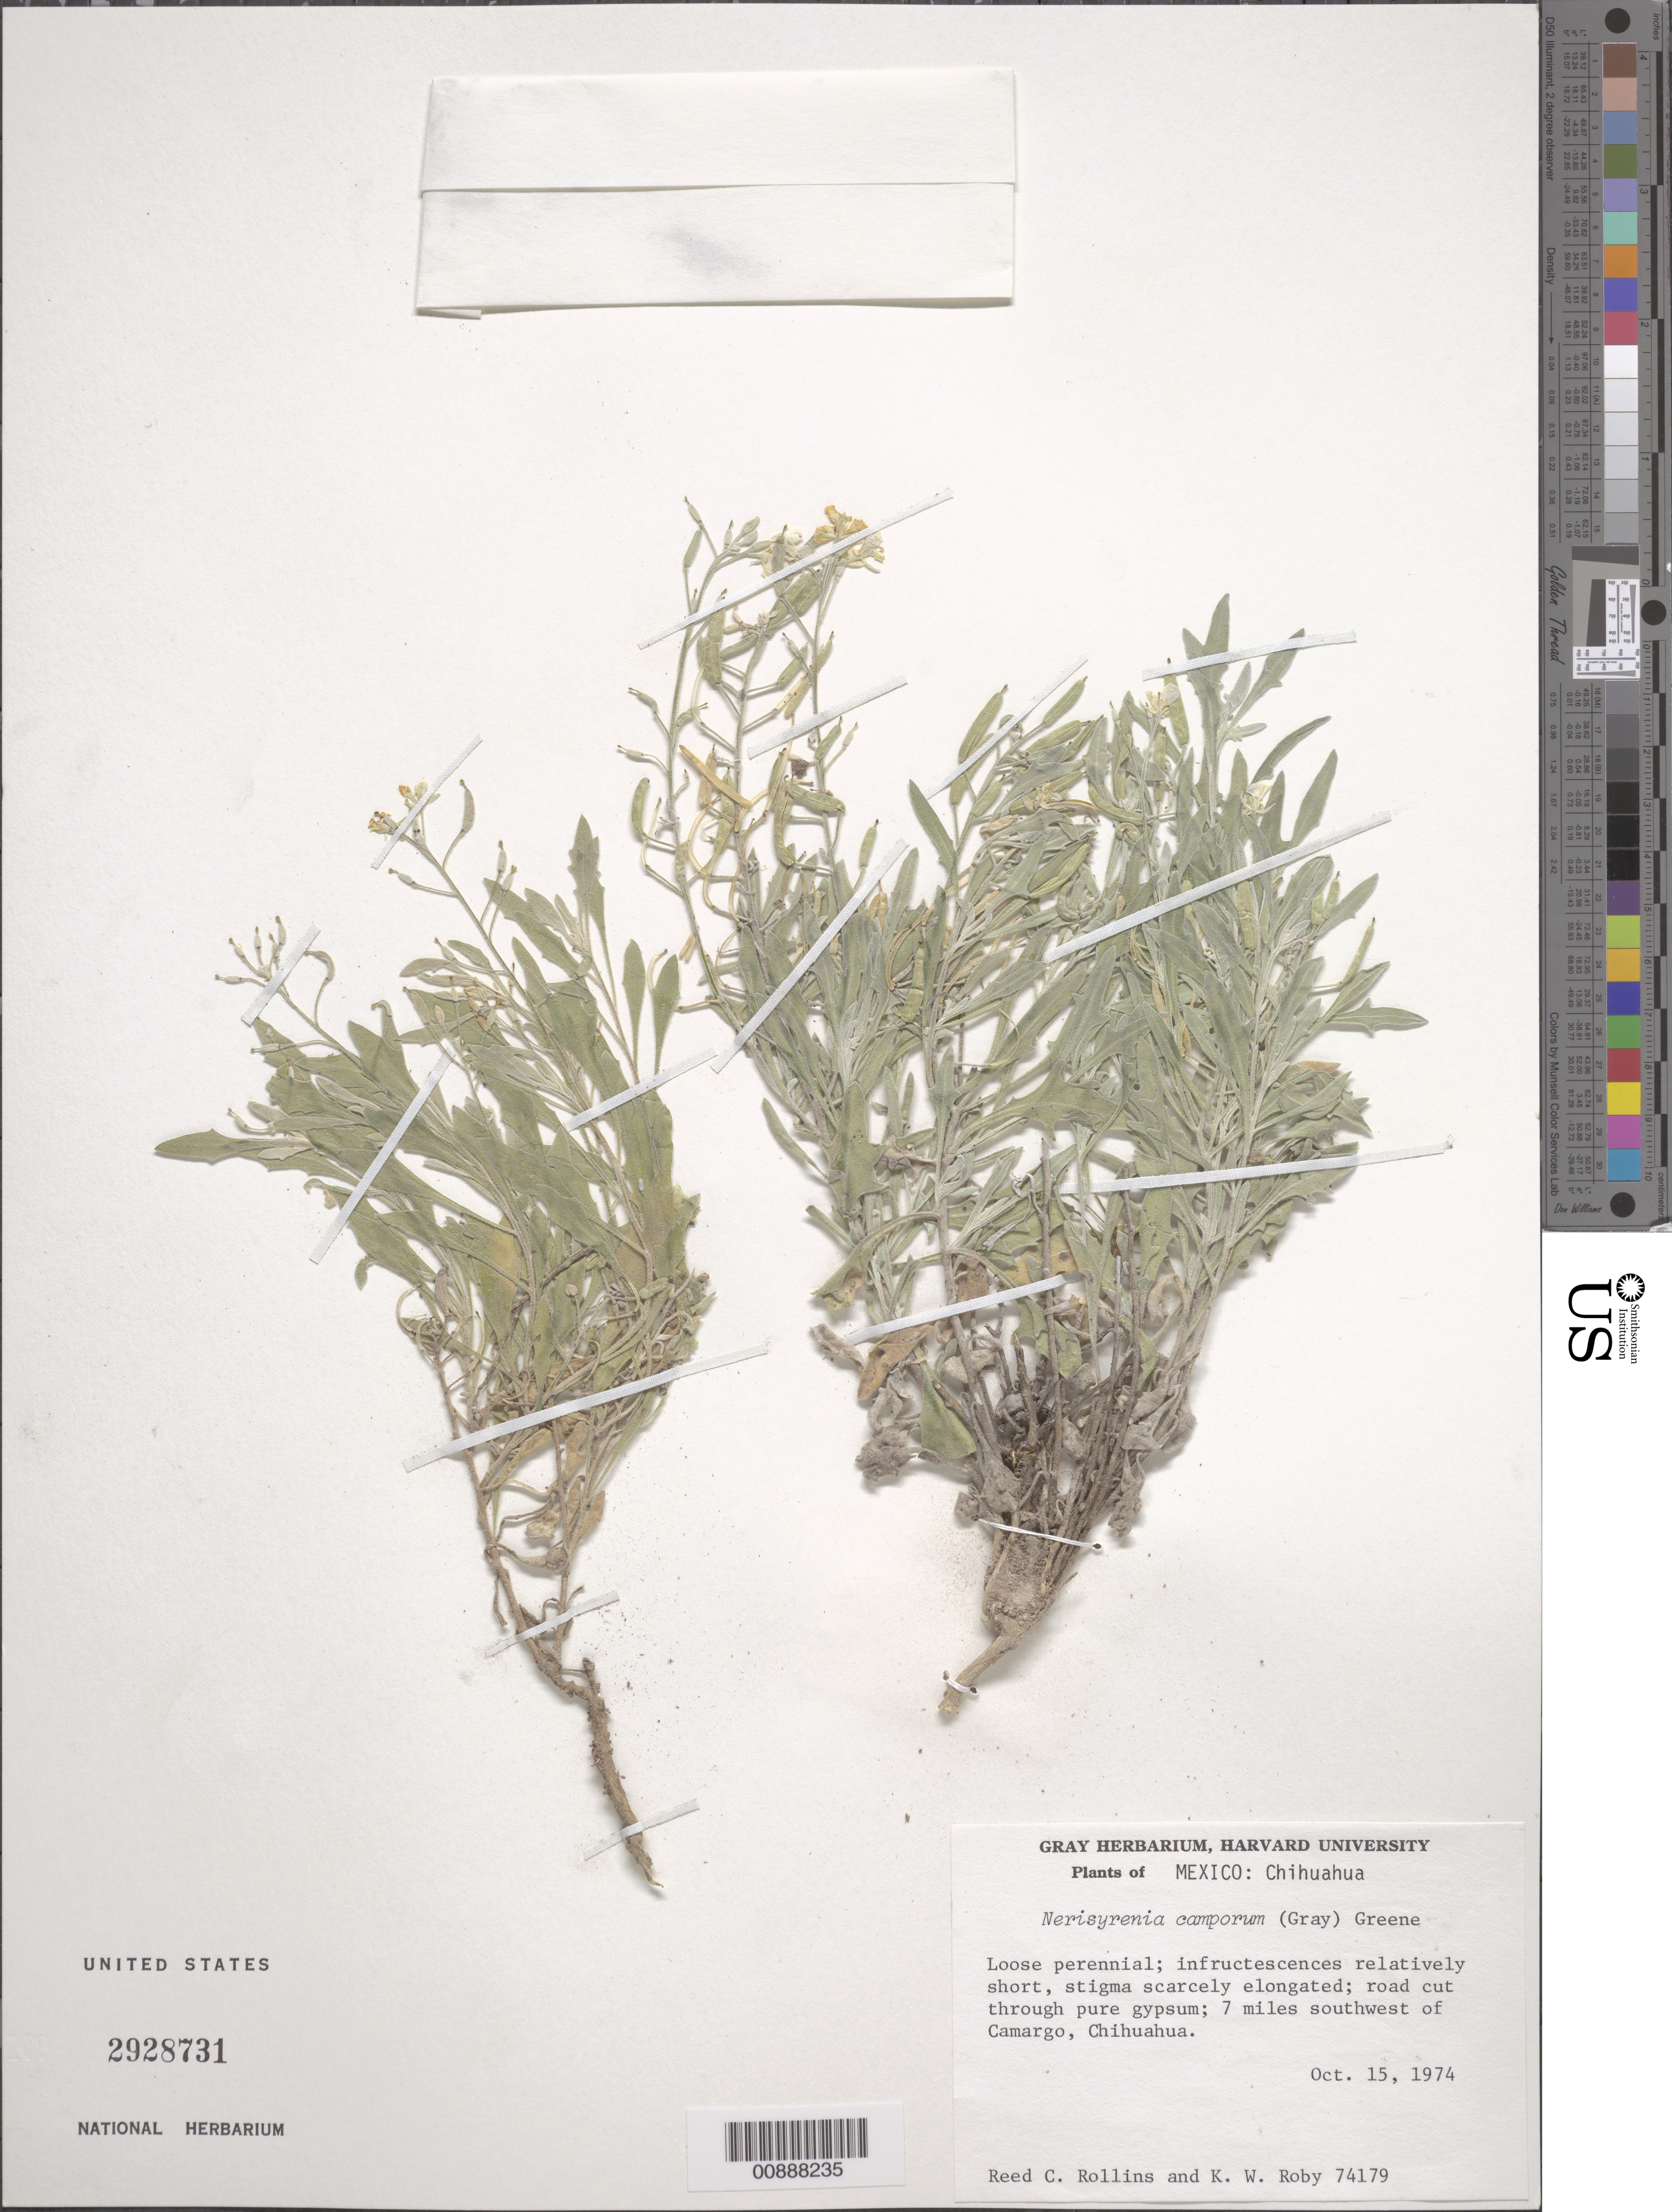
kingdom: Plantae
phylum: Tracheophyta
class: Magnoliopsida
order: Brassicales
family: Brassicaceae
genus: Nerisyrenia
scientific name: Nerisyrenia camporum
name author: (A. Gray) Greene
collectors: R. C. Rollins & K. W. Roby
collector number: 74179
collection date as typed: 15 Oct 1974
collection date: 1974-10-15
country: Mexico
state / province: Chihuahua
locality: Road cut 7 miles southwest of Camargo, Chihuahua.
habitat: Road cut through pure gypsum.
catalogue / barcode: US 2928731